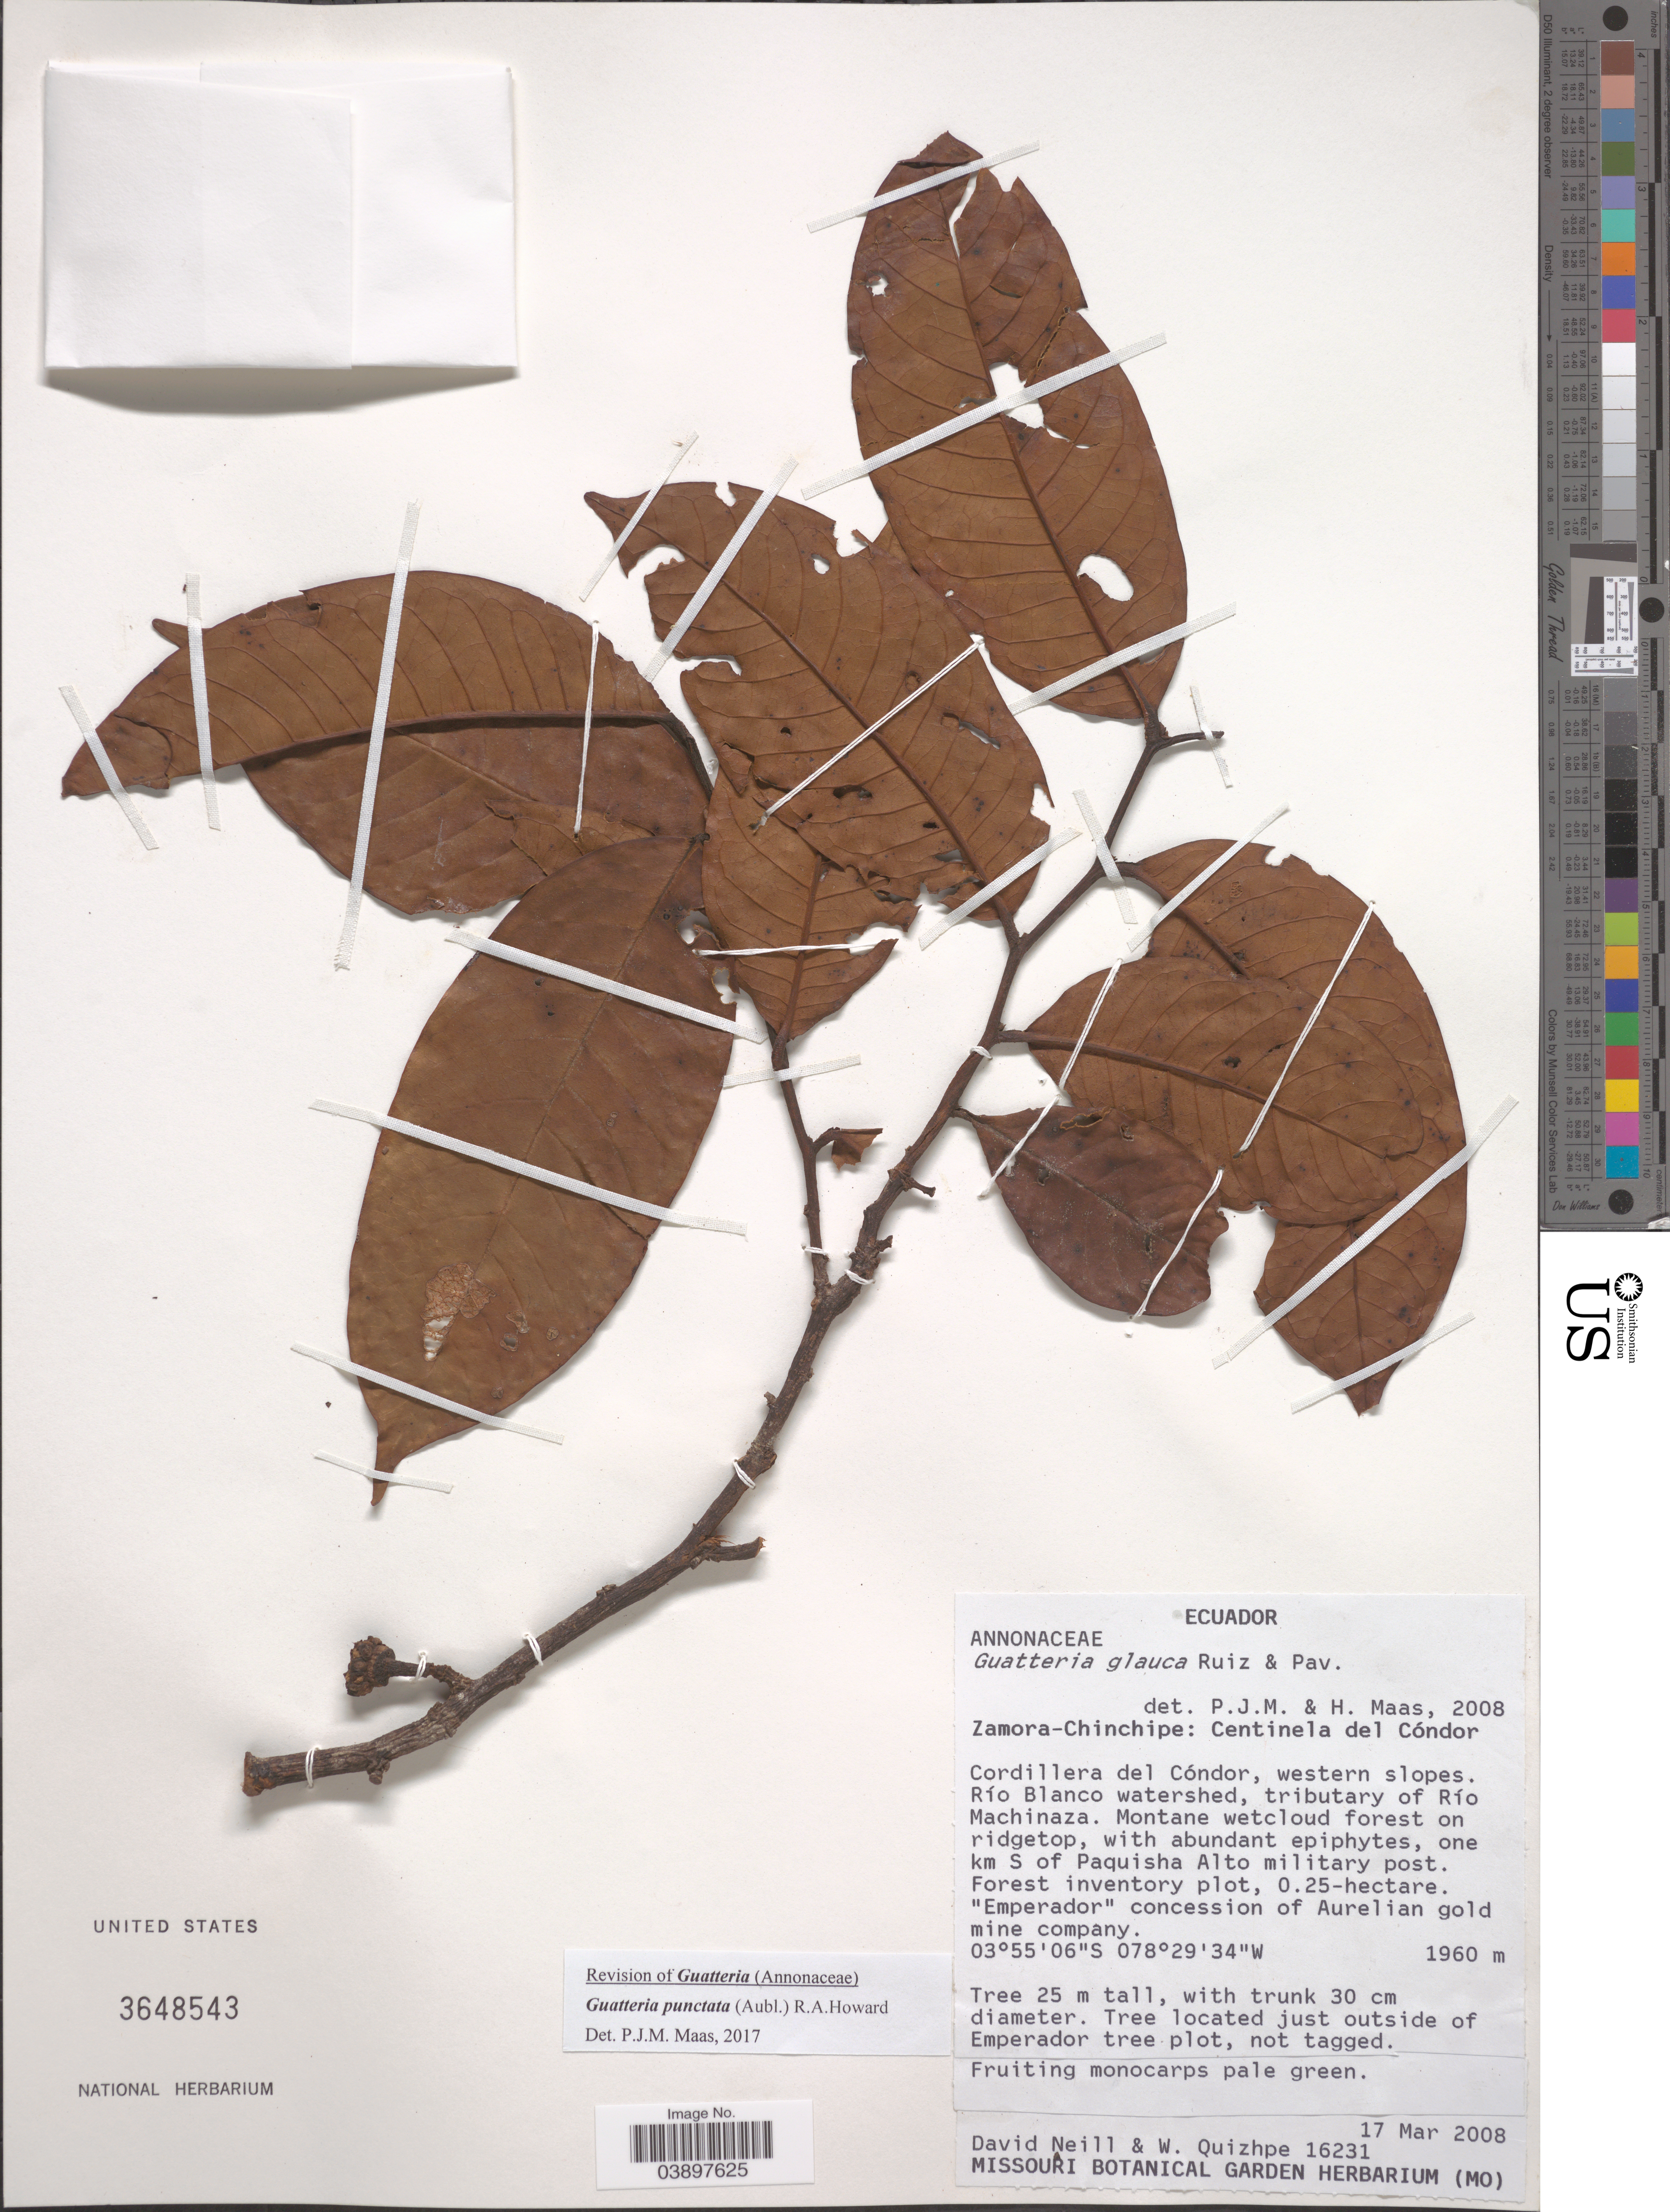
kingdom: Plantae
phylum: Tracheophyta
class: Magnoliopsida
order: Magnoliales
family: Annonaceae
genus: Guatteria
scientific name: Guatteria punctata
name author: (Aubl.) R.A. Howard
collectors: D. A. Neill & W. Quizhpe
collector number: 16231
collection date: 2008-03-17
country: Ecuador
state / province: Zamora-Chinchipe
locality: Centinela del Cóndor. Cordillera del Cóndor, western slopes. Río Blanco watershed, tributary of Río Machinaza. One km S of Paquisha Alto military post. Forest inventory plot. 'Emperador' concession of Aurelian gold mine company.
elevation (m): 1960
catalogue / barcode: US 3648543